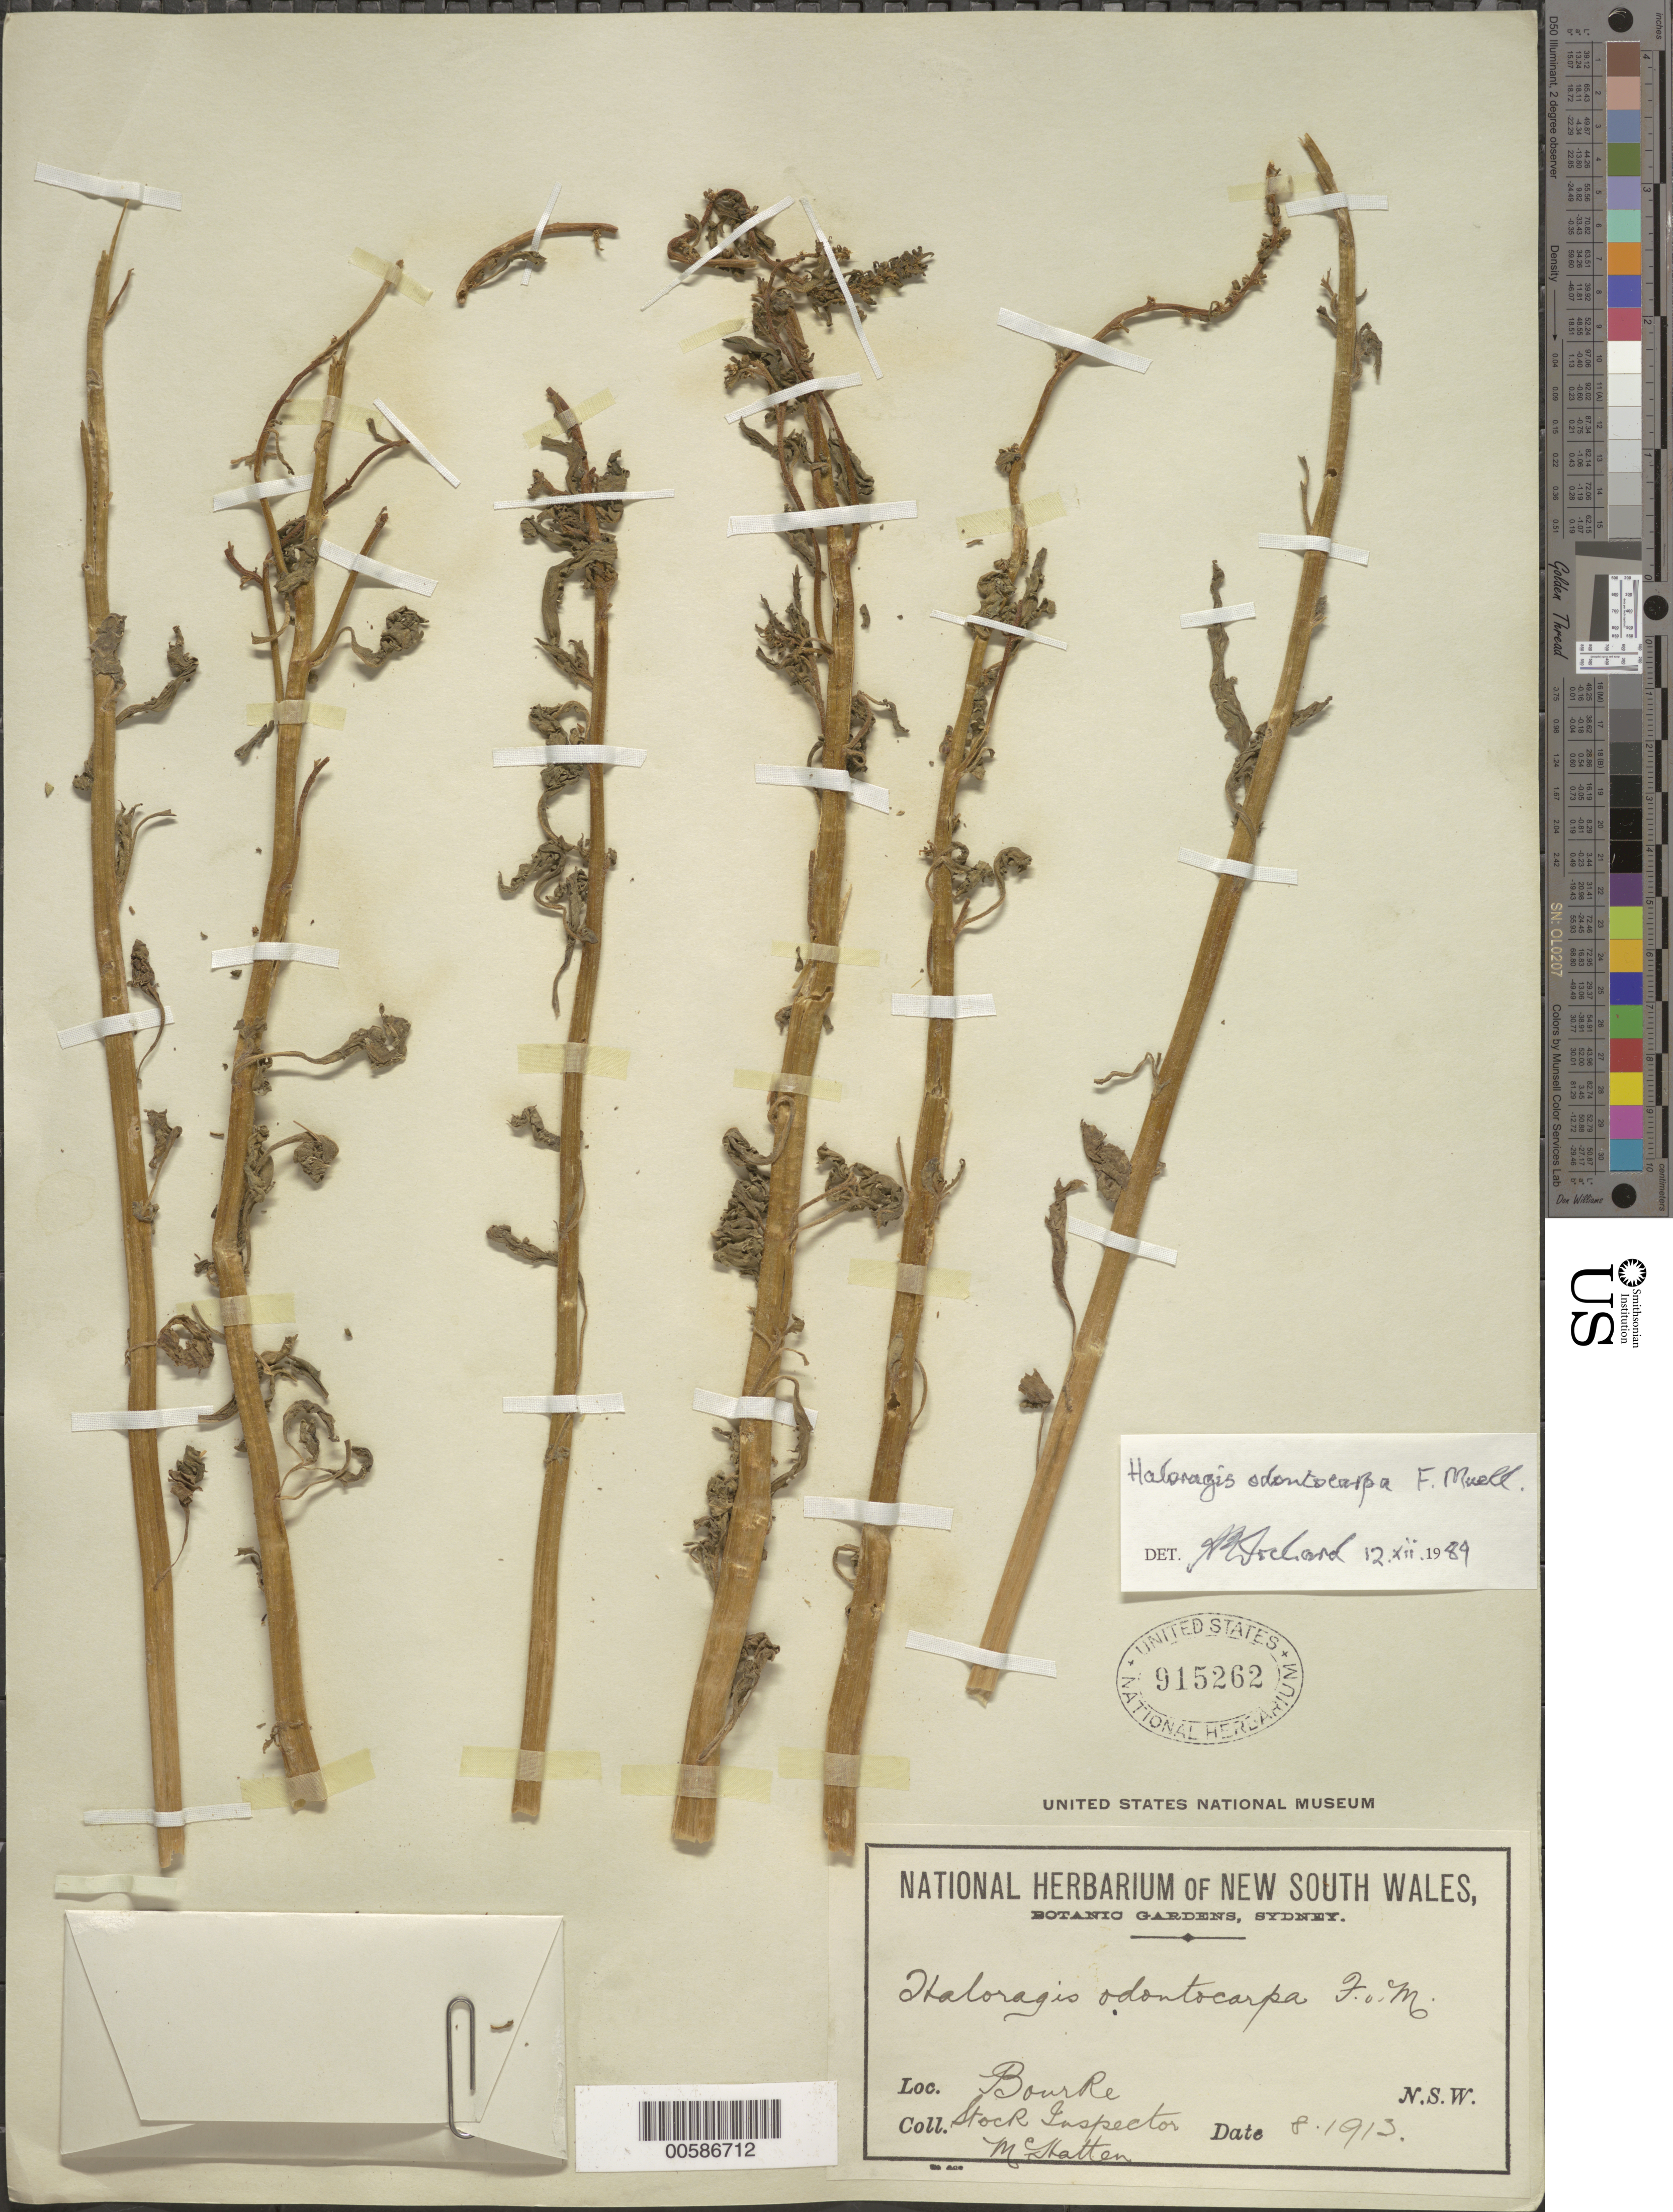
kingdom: Plantae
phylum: Tracheophyta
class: Magnoliopsida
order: Saxifragales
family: Haloragaceae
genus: Haloragis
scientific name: Haloragis odontocarpa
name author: F. Muell.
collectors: -. McHatten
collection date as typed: Aug 1913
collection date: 1913-08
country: Australia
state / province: New South Wales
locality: Bourke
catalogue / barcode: US 915262